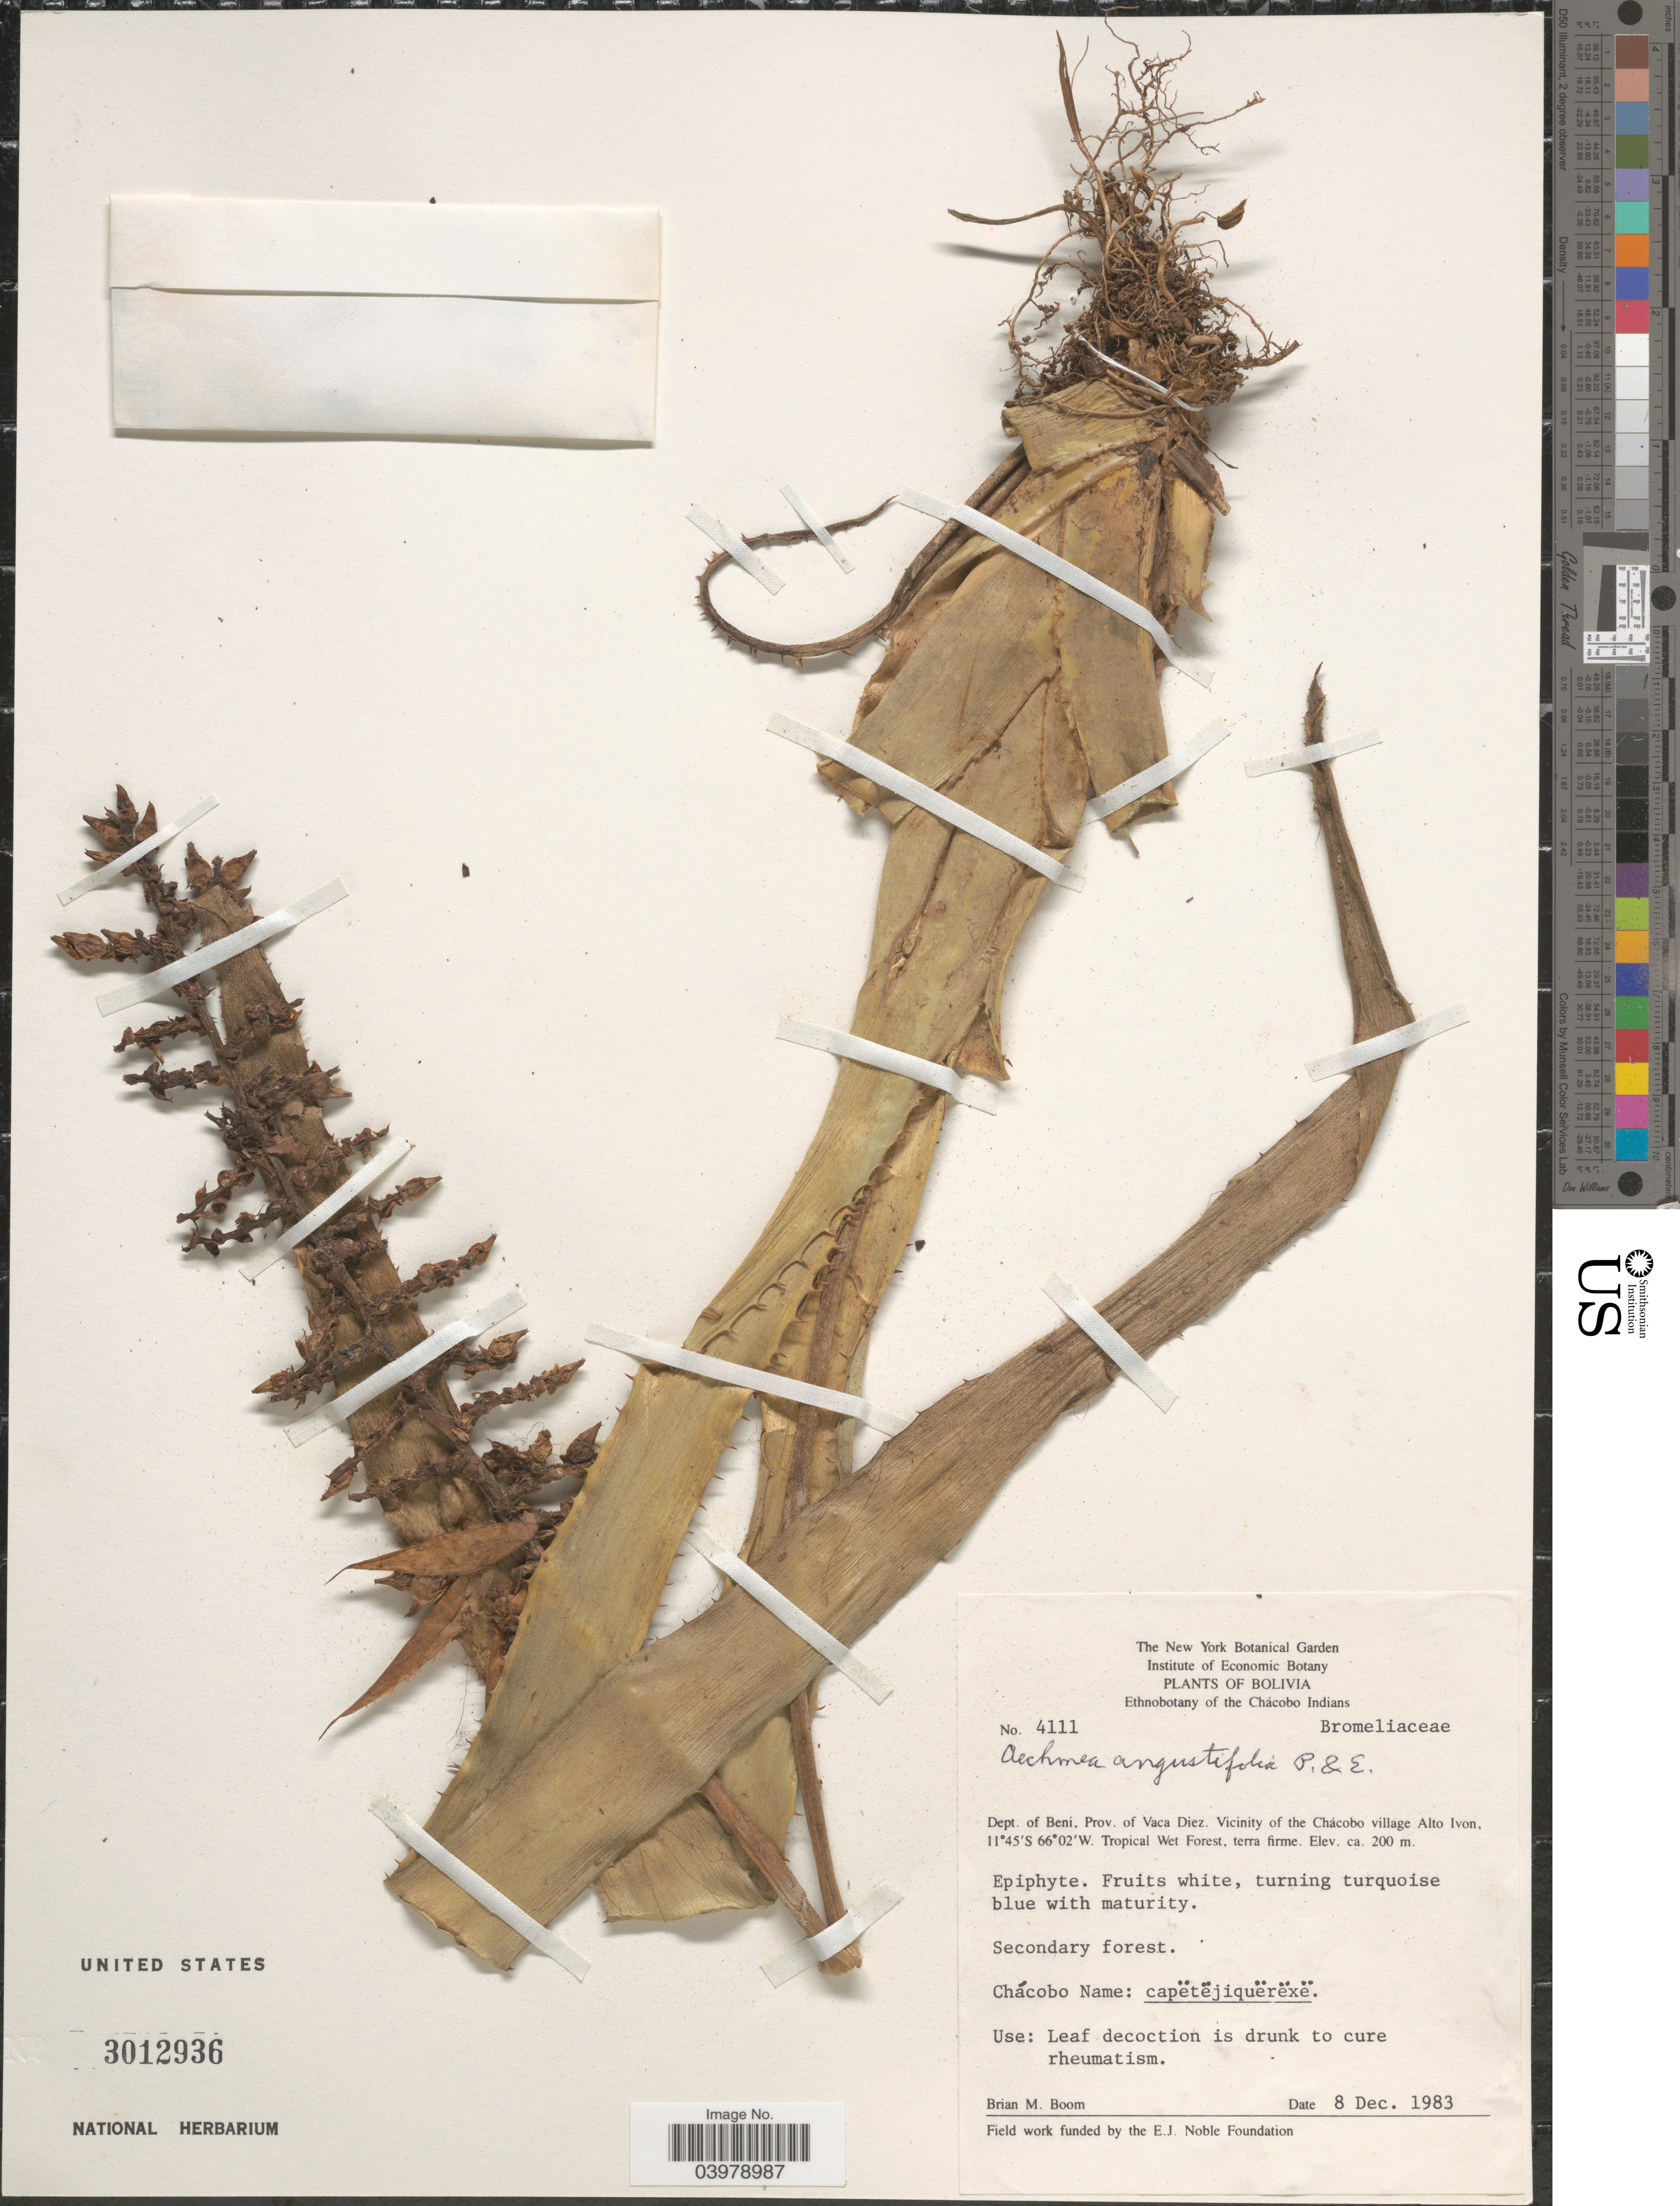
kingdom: Plantae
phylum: Tracheophyta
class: Liliopsida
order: Poales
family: Bromeliaceae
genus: Aechmea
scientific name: Aechmea angustifolia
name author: Poepp. & Endl.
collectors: B. M. Boom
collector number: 4111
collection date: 1983-12-08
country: Bolivia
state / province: Beni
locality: Dept. of Beni, Prov. of Vaca Diez. Vicinity of the Chácobo village Alto Ivon.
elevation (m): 200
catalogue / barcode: US 3012936